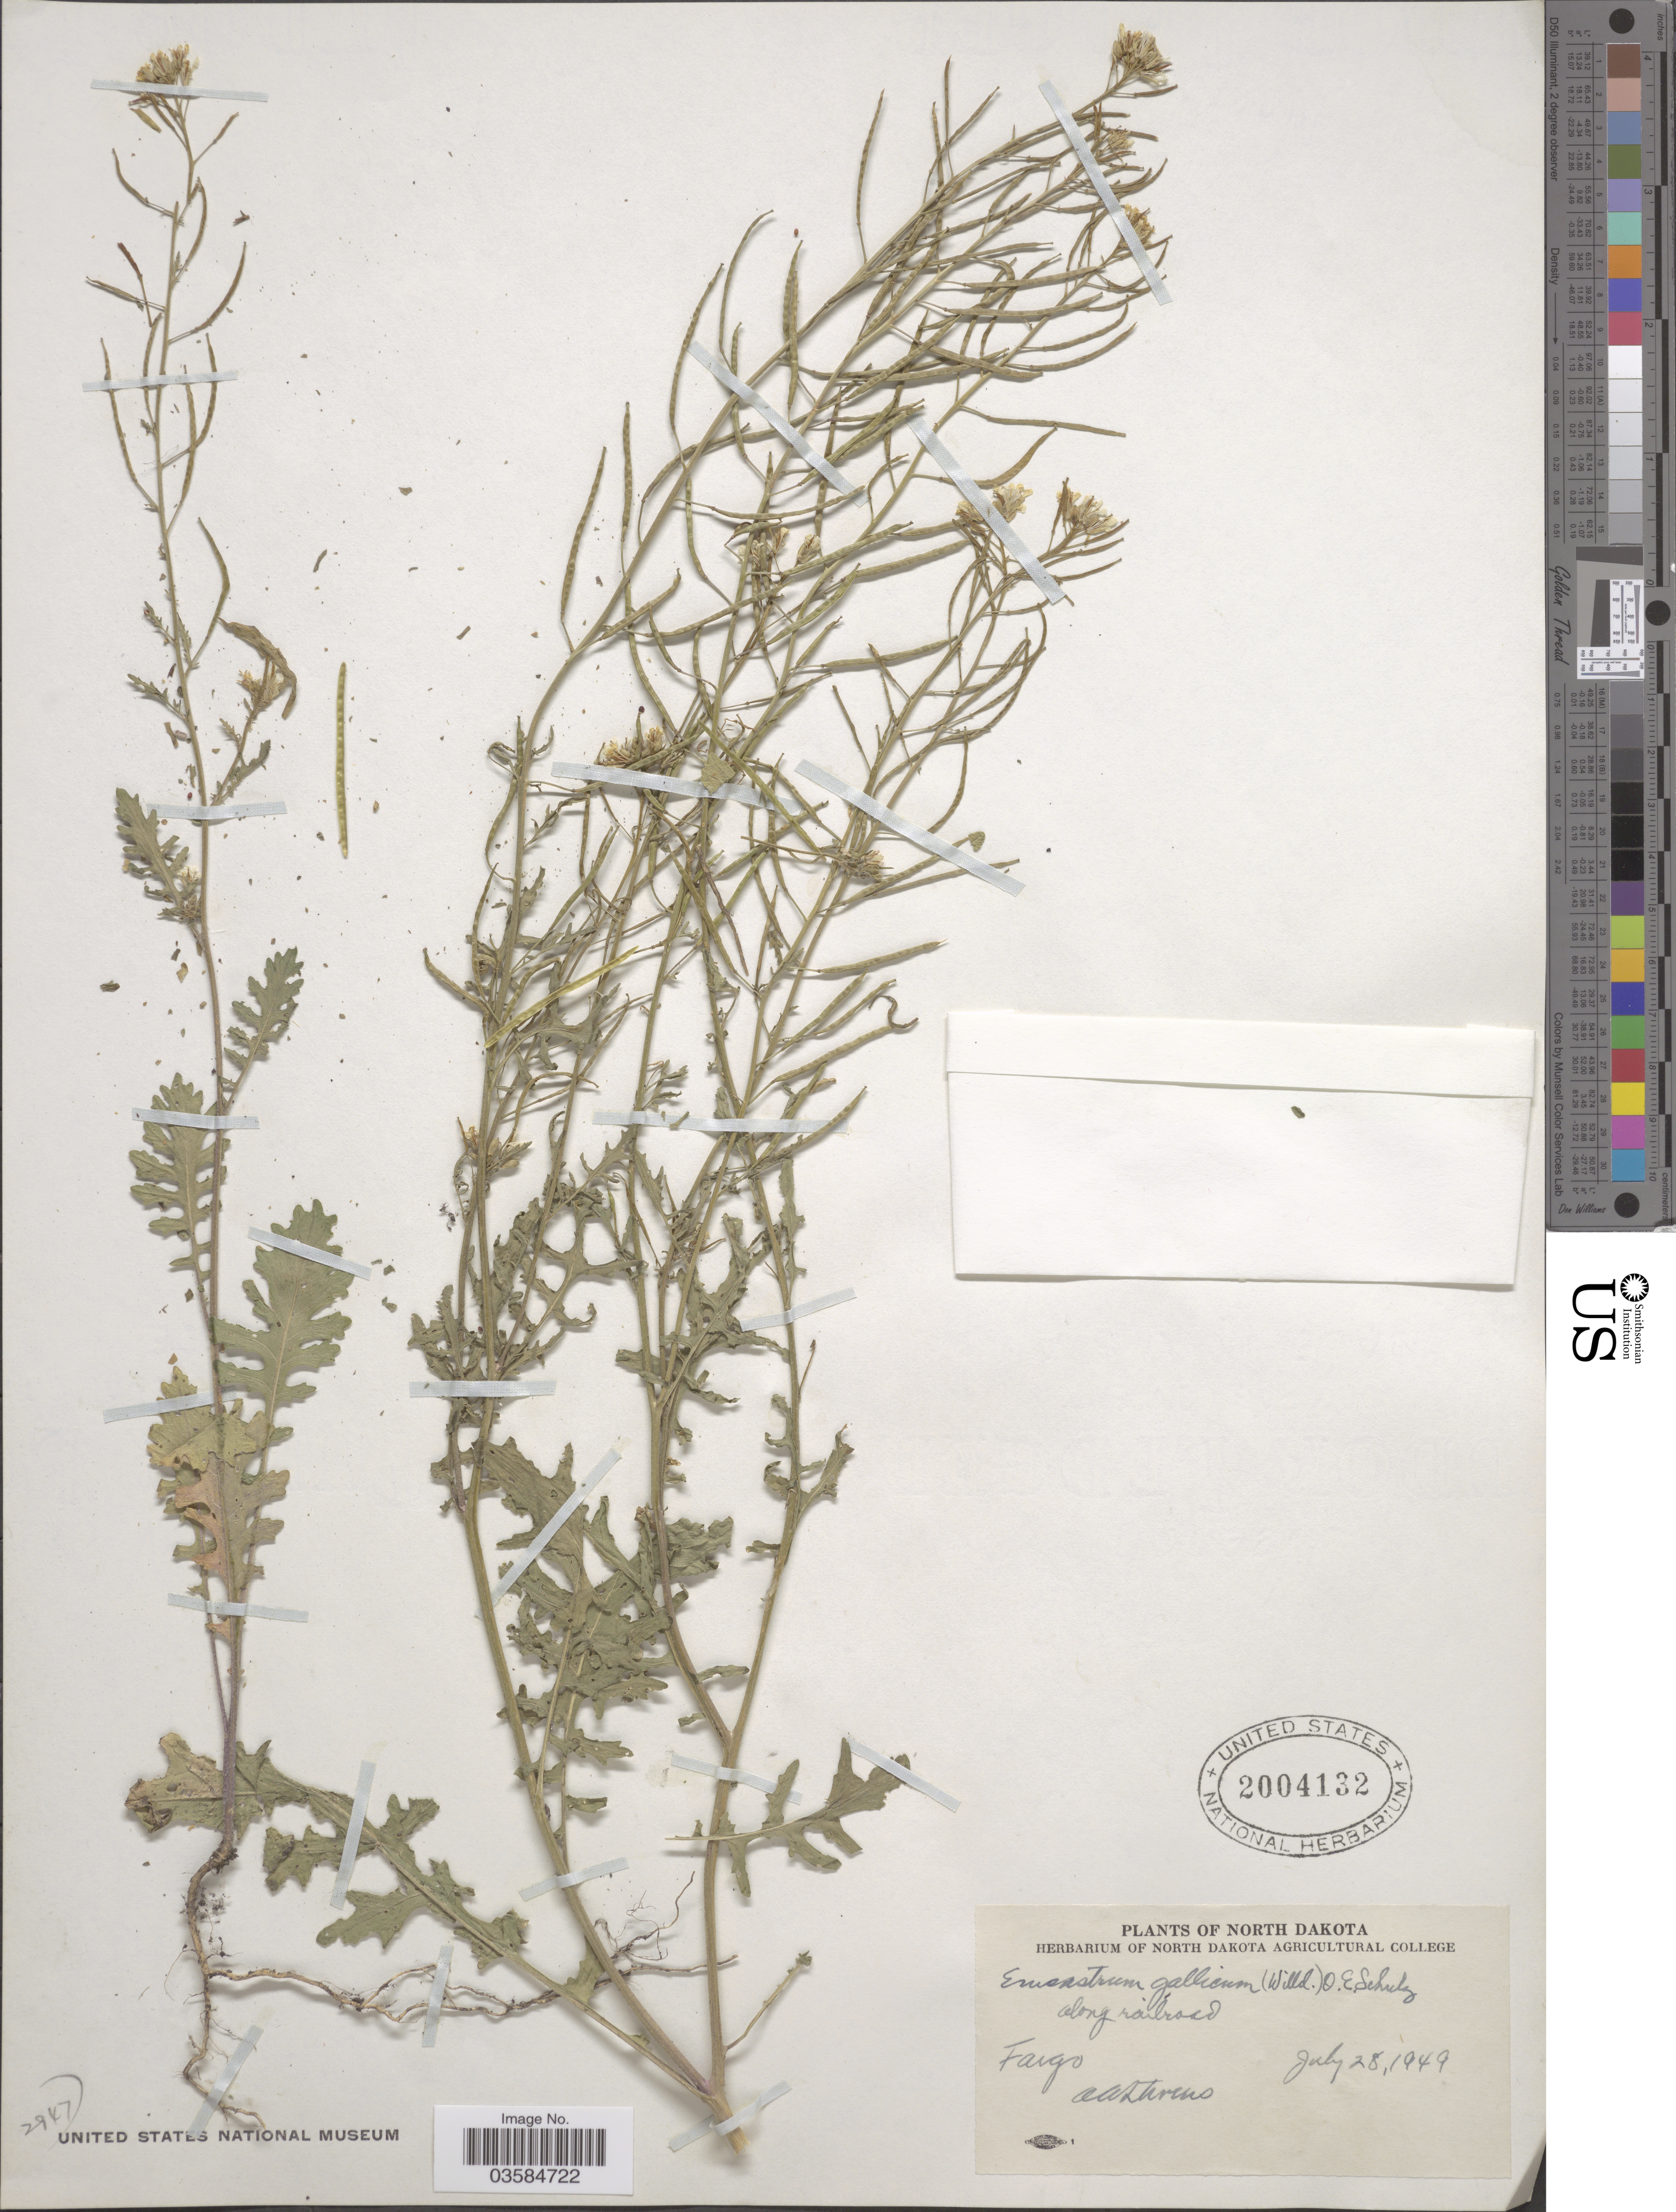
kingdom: Plantae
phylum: Tracheophyta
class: Magnoliopsida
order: Brassicales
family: Brassicaceae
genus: Erucastrum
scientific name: Erucastrum gallicum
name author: (Willd.) O.E. Schulz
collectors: O. A. Stevens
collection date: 1949-07-28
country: United States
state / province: North Dakota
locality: Along railroad Fargo.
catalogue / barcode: US 2004132